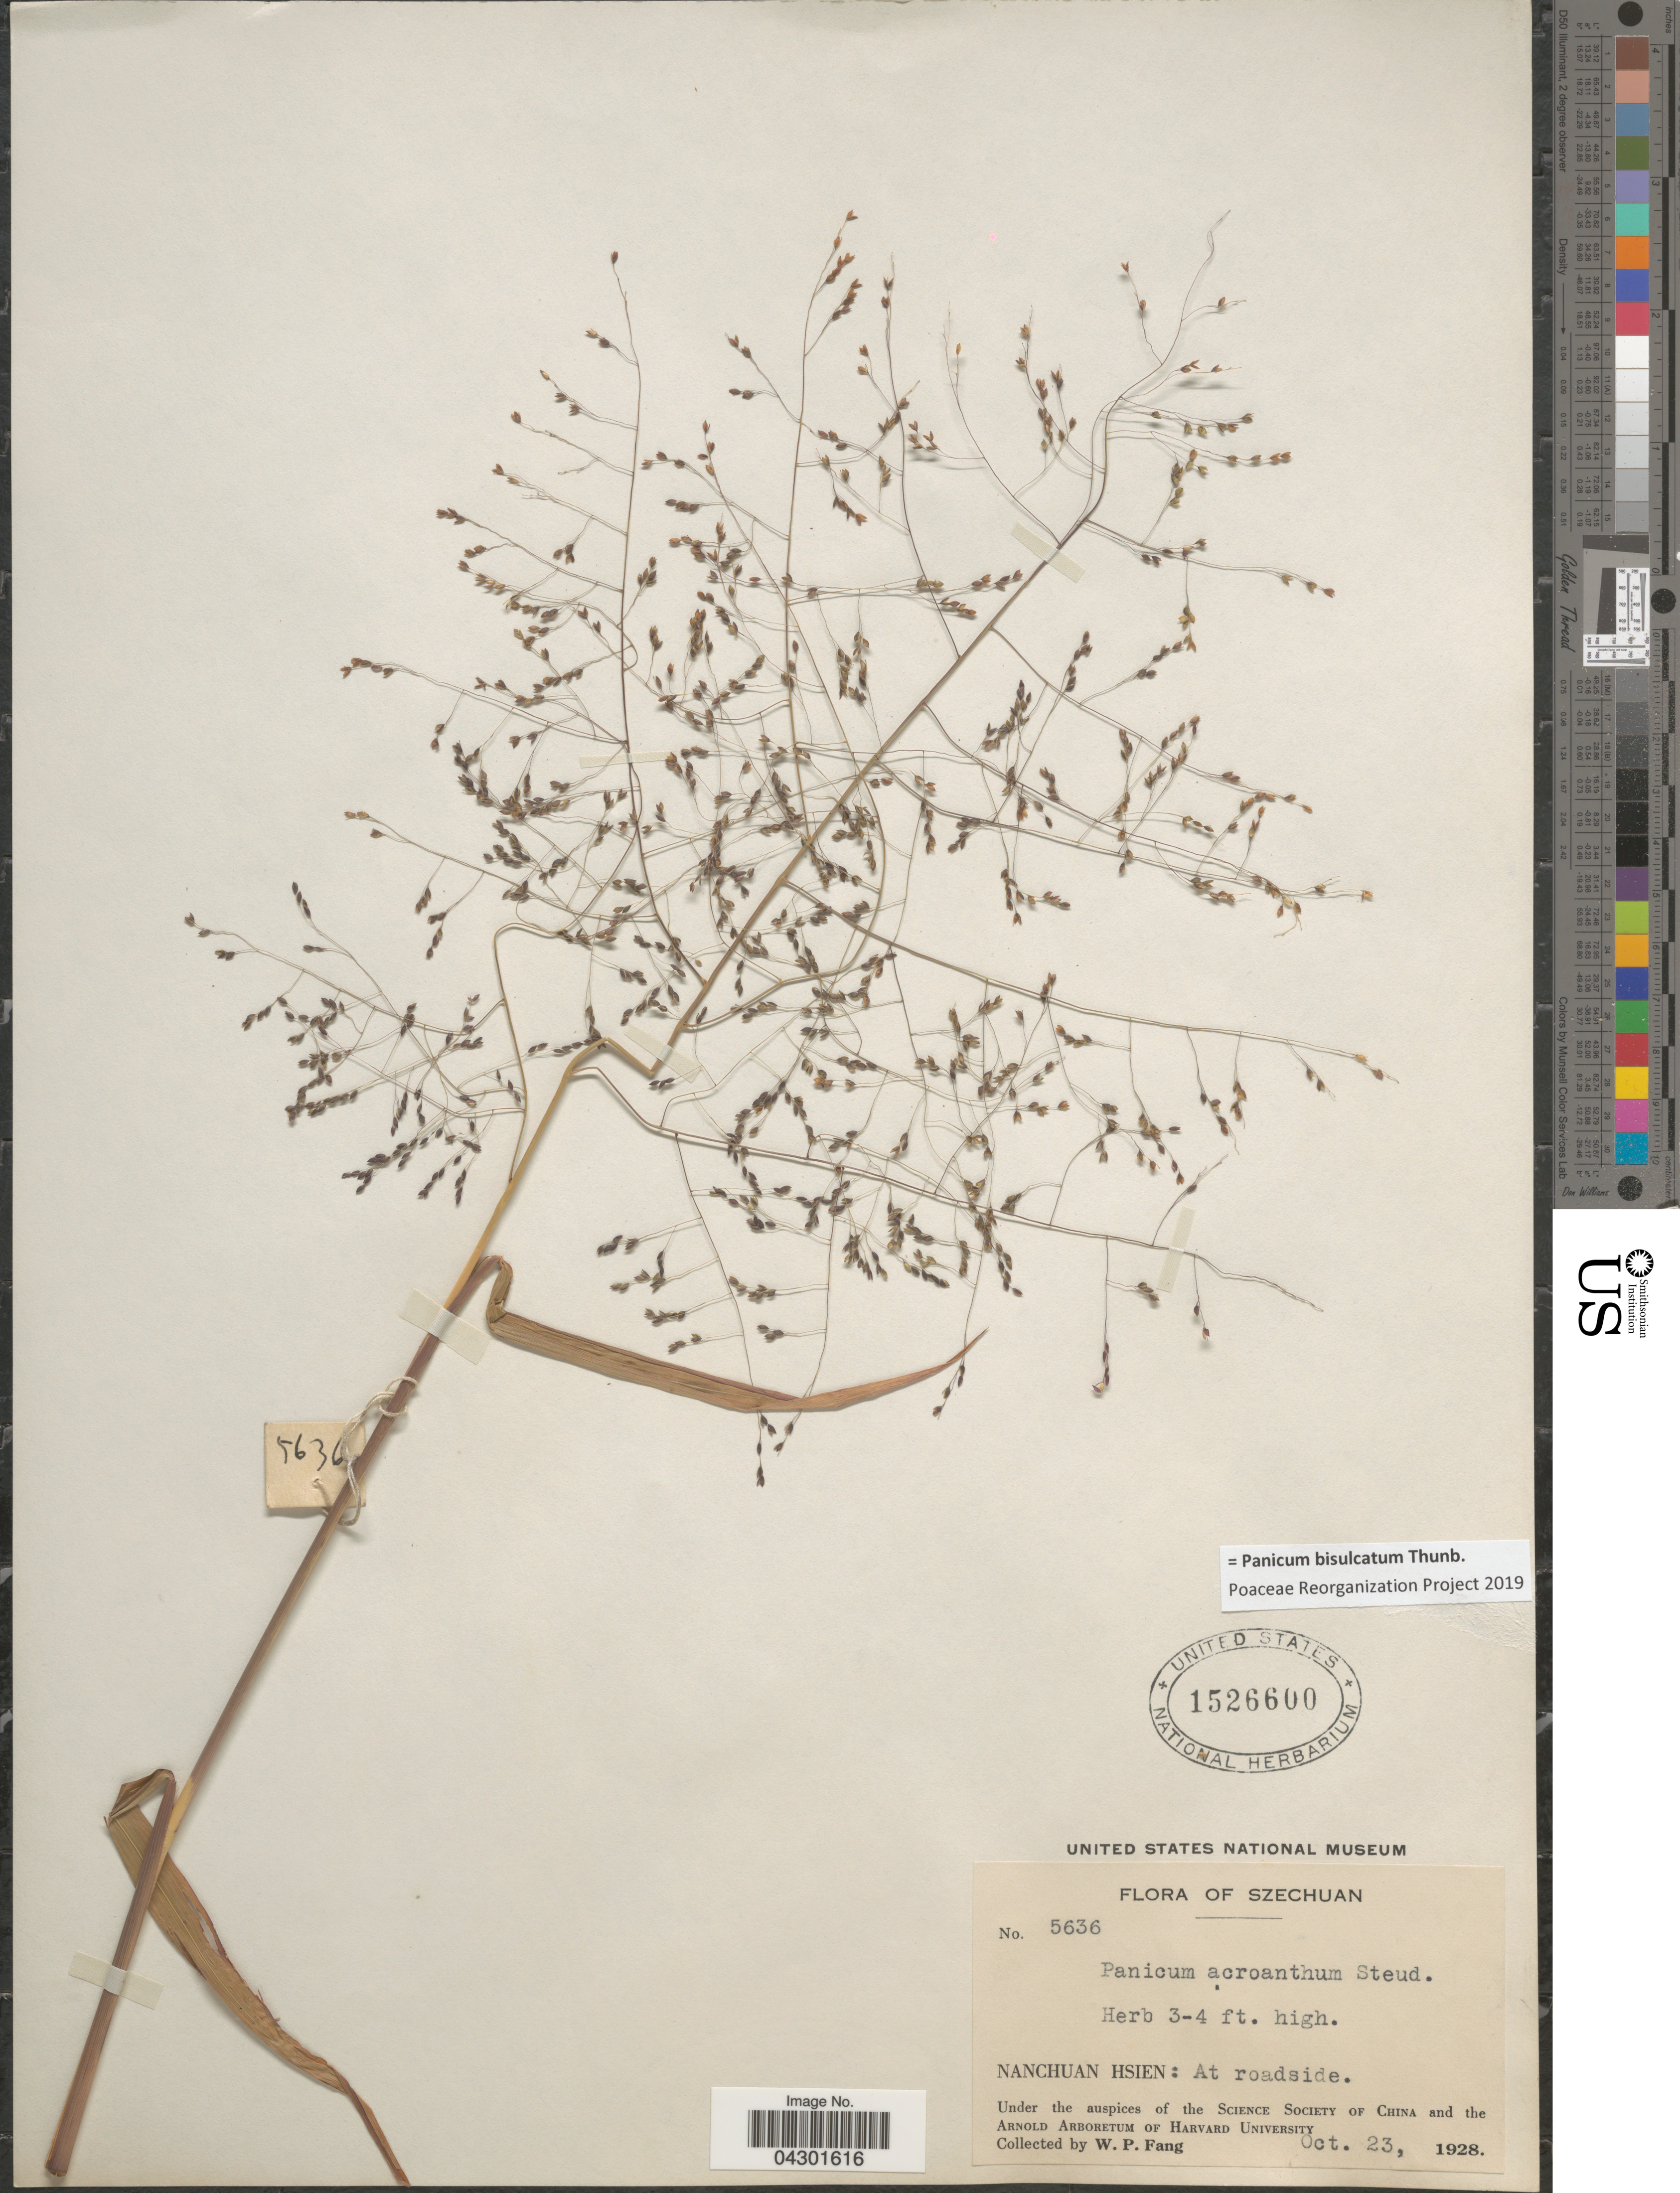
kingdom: Plantae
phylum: Tracheophyta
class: Liliopsida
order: Poales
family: Poaceae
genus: Panicum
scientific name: Panicum bisulcatum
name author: Thunb.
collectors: W. P. Fang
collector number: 5636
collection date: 1928-10-23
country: China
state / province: Sichuan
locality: Szechuan. Nanchuan Hsien: At roadside.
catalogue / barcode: US 1526600